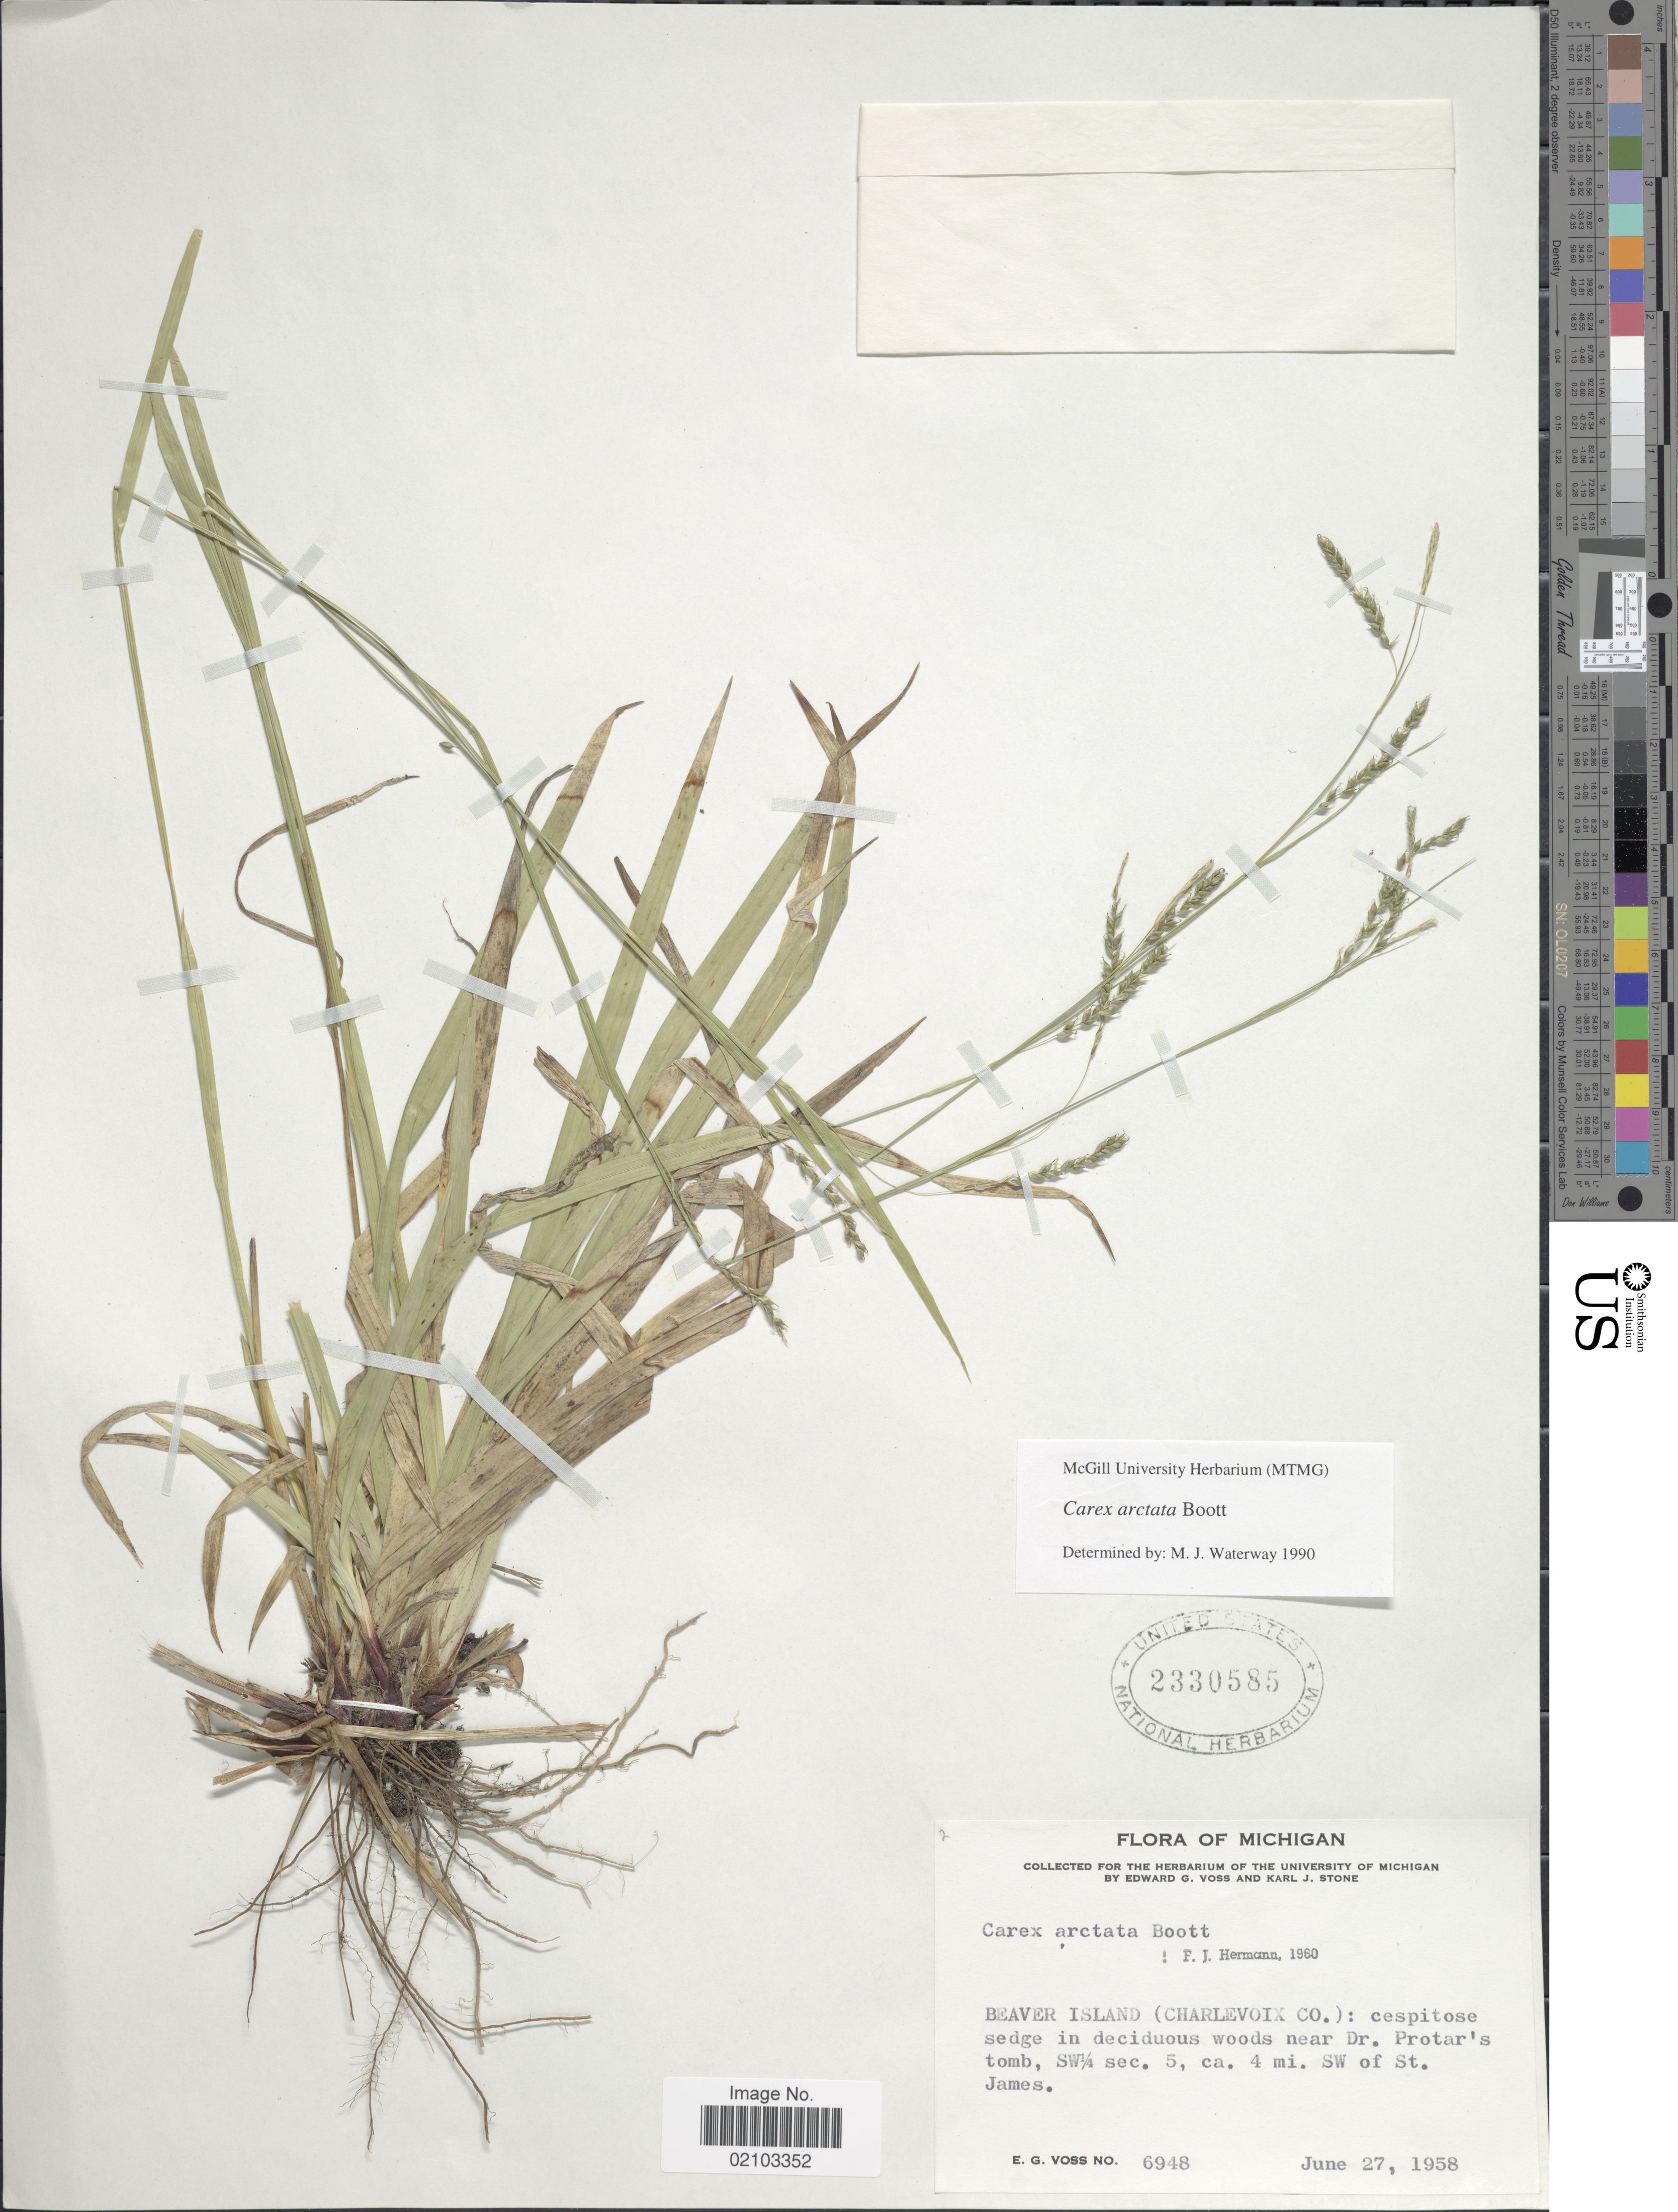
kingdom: Plantae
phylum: Tracheophyta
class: Liliopsida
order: Poales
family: Cyperaceae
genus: Carex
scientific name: Carex arctata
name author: Boott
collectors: E. G. Voss & K. J. Stone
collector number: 6948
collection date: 1958-06-27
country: United States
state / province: Michigan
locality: Beaver Island (Charlevoix Co.): in deciduous woods near Dr. Portar's tomb, SW 1/4 sec. 5, ca. 4 mi SW of St. James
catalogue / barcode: US 2330585